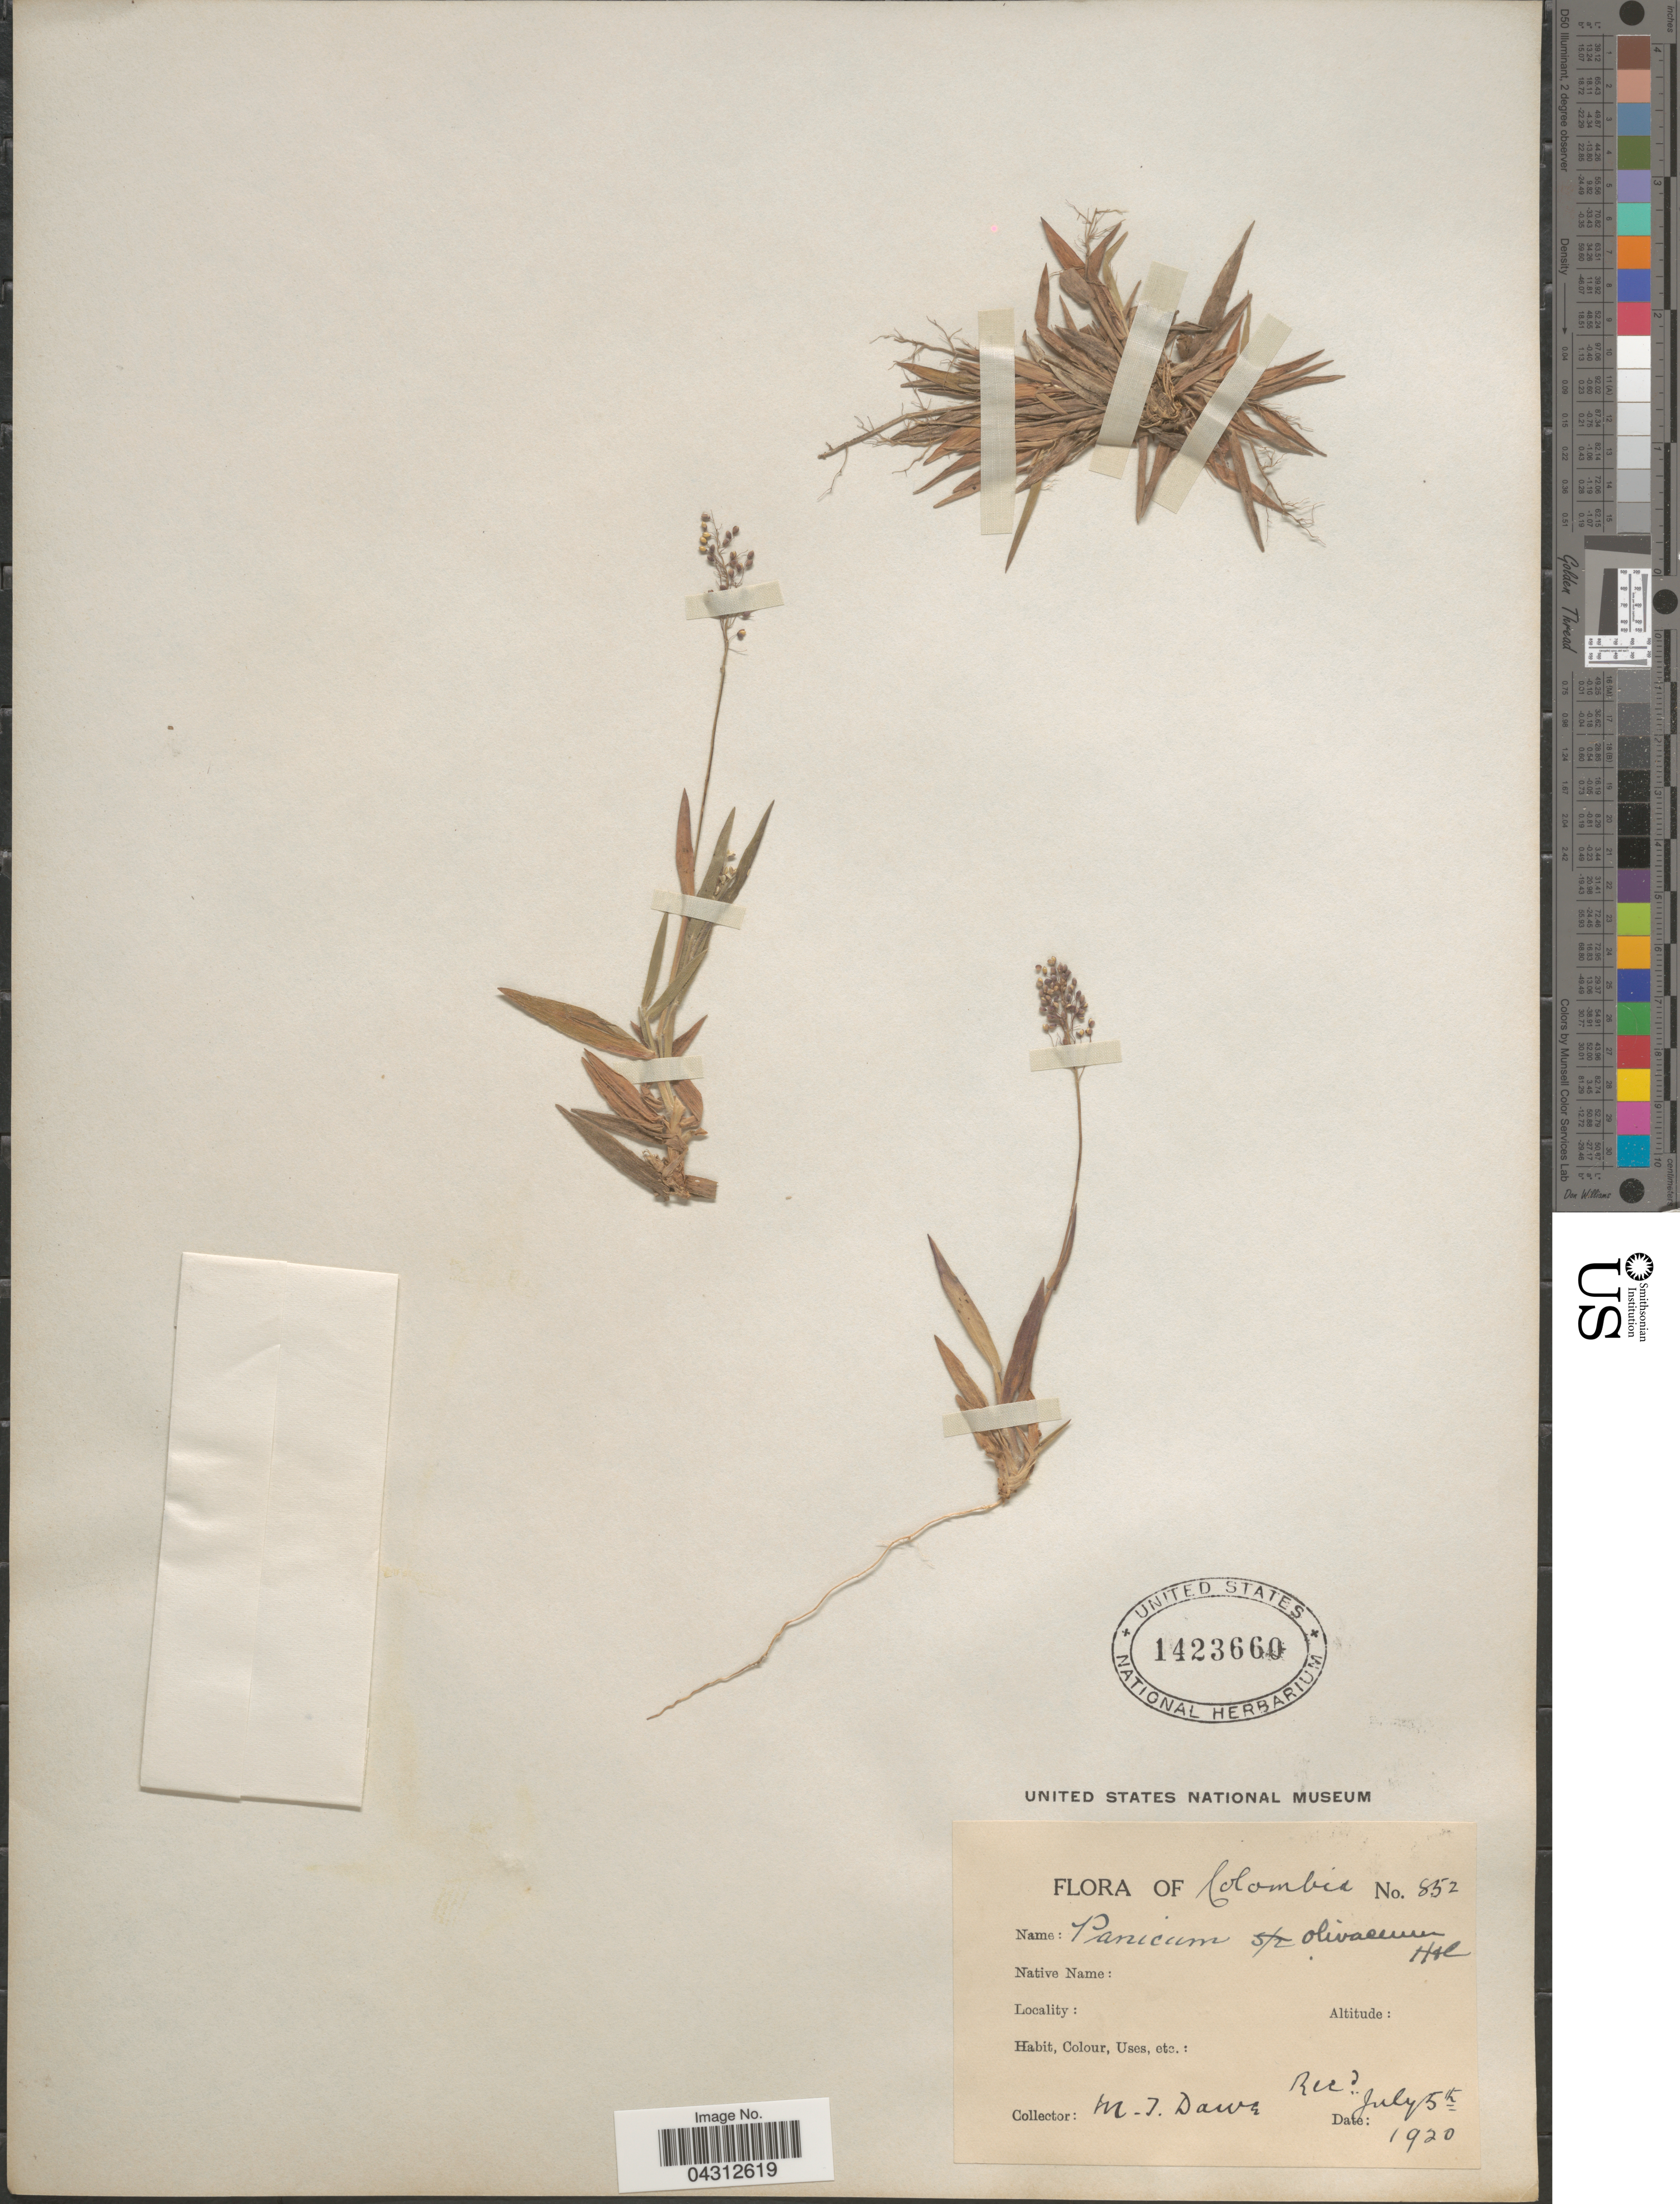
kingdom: Plantae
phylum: Tracheophyta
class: Liliopsida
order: Poales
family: Poaceae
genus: Dichanthelium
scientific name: Dichanthelium acuminatum var. acuminatum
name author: (Sw.) Gould & C.A. Clark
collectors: M. T. Dawe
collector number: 852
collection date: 1920-07-05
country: Colombia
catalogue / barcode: US 1423660